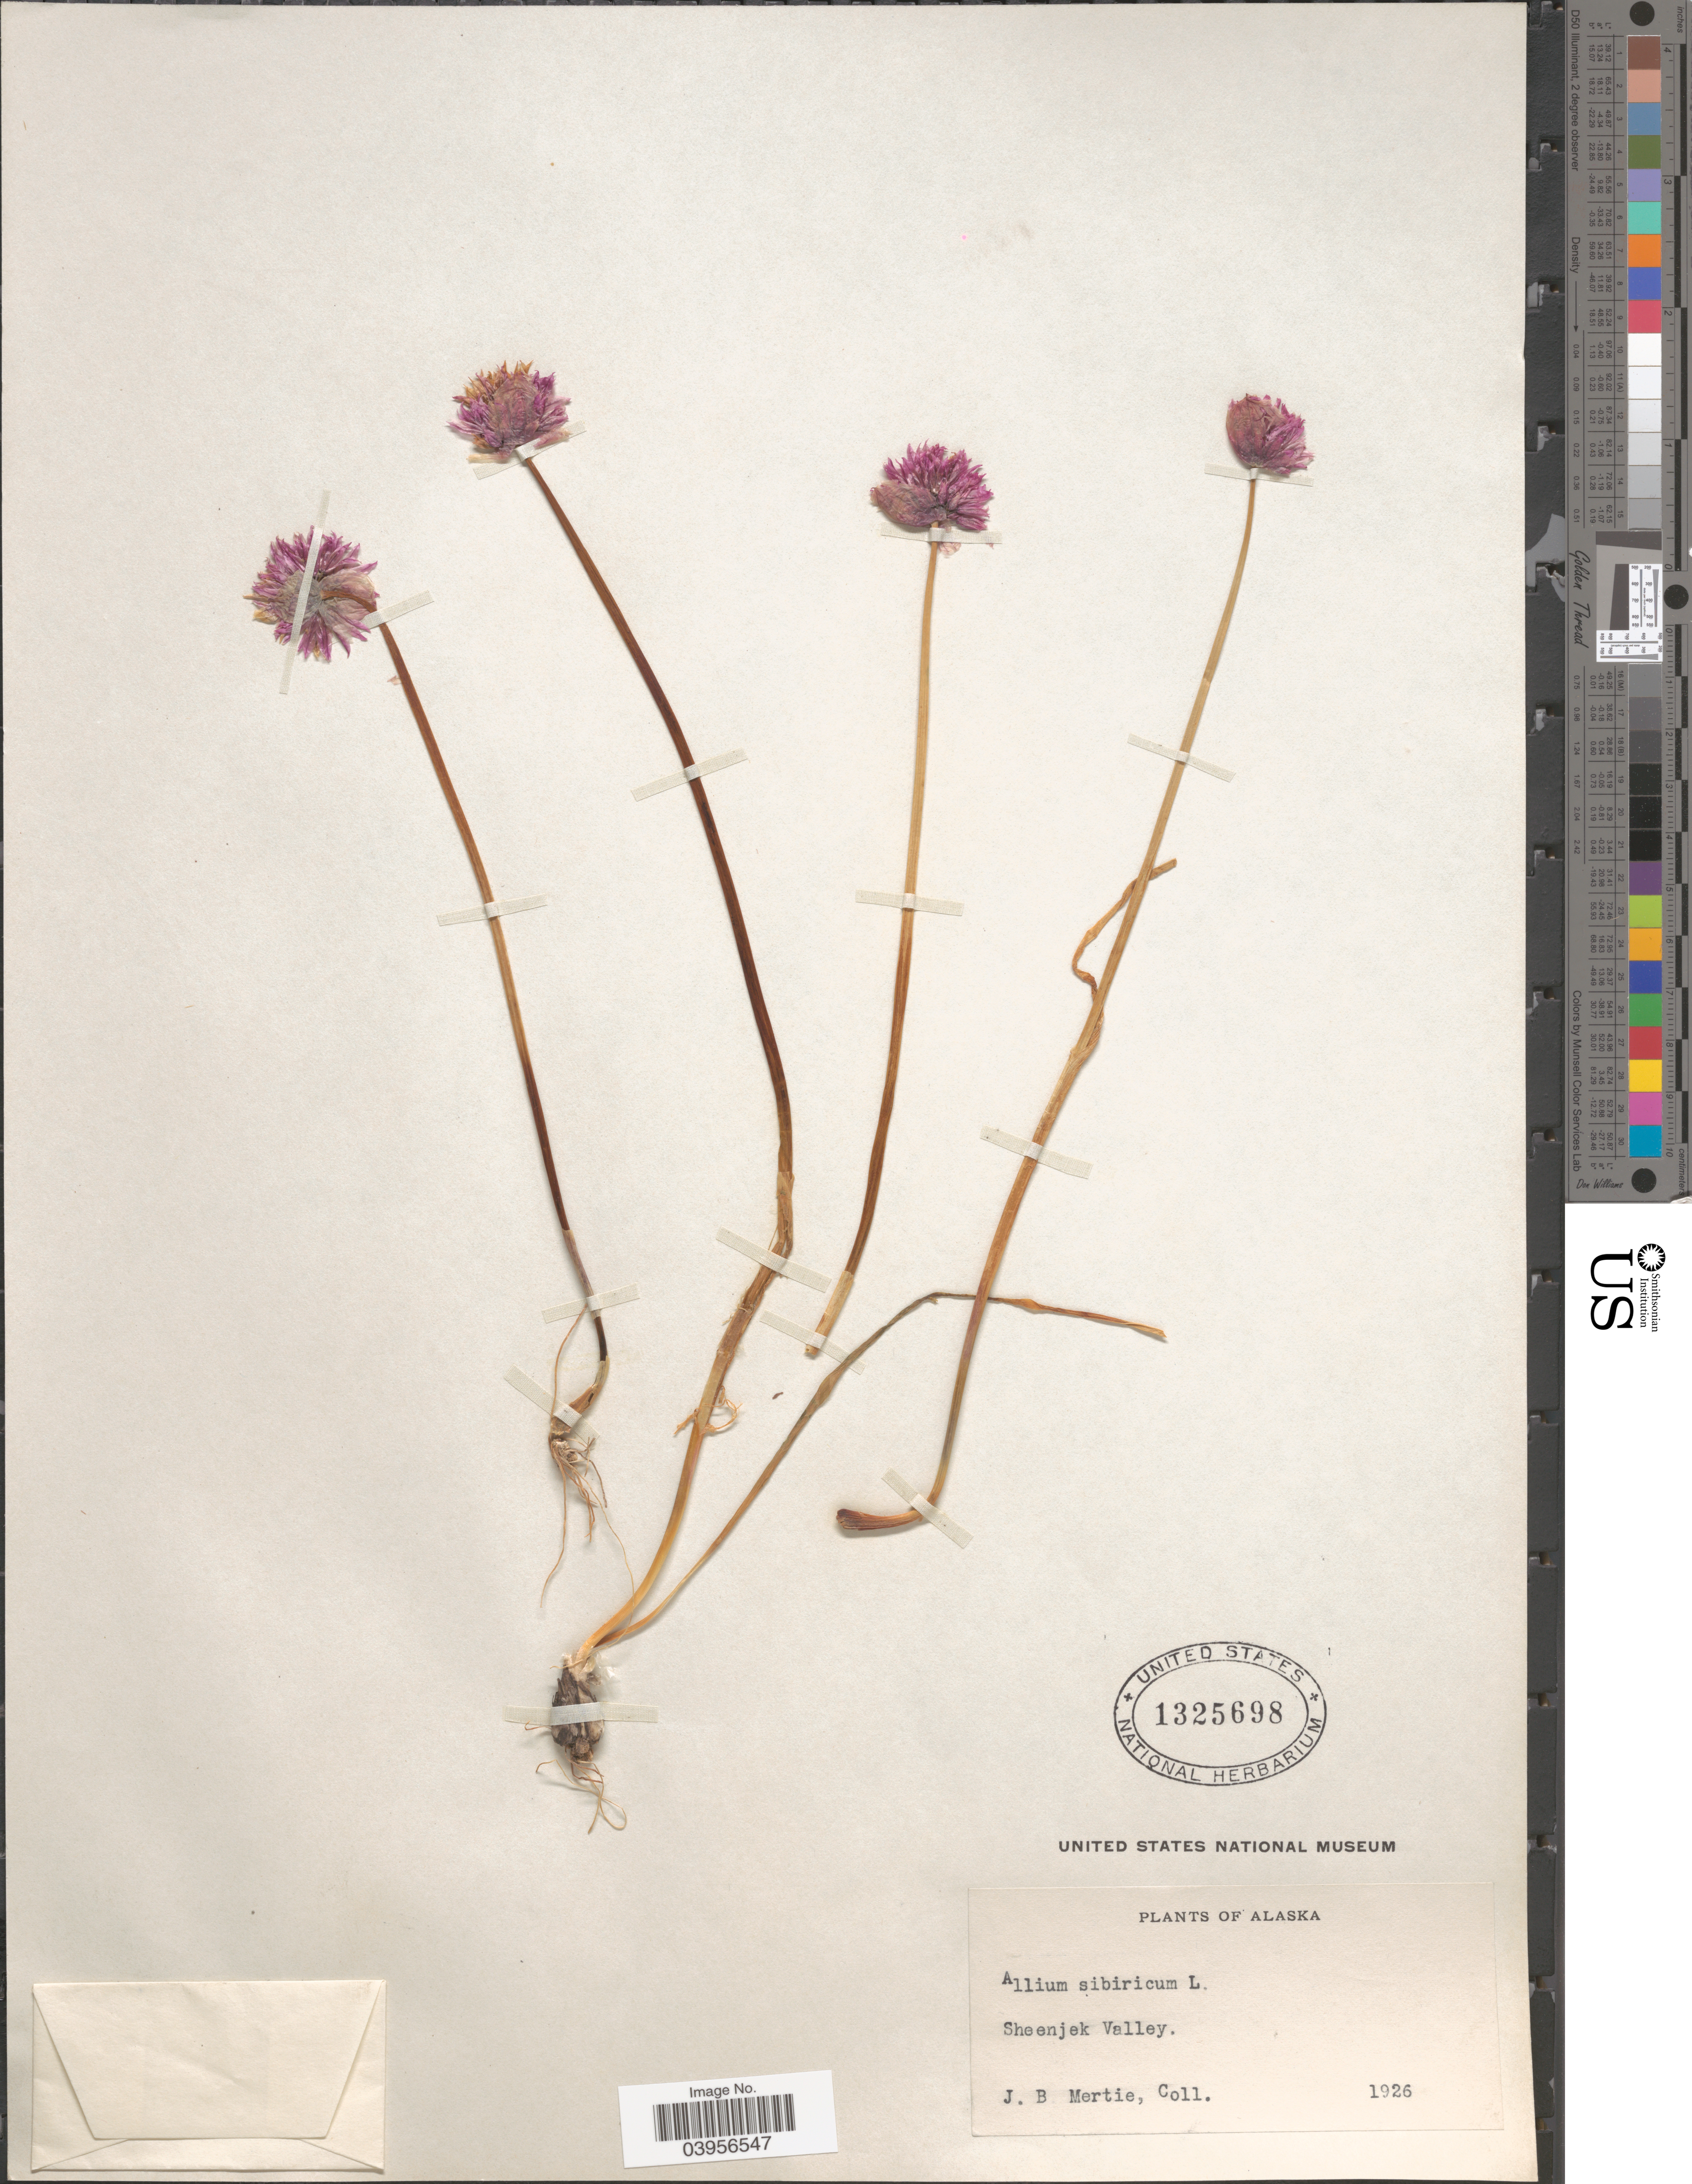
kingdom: Plantae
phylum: Tracheophyta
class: Liliopsida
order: Asparagales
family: Amaryllidaceae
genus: Allium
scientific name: Allium schoenoprasum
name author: L.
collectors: J. Mertie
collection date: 1926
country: United States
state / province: Alaska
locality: Sheenjek Valley.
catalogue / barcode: US 1325698